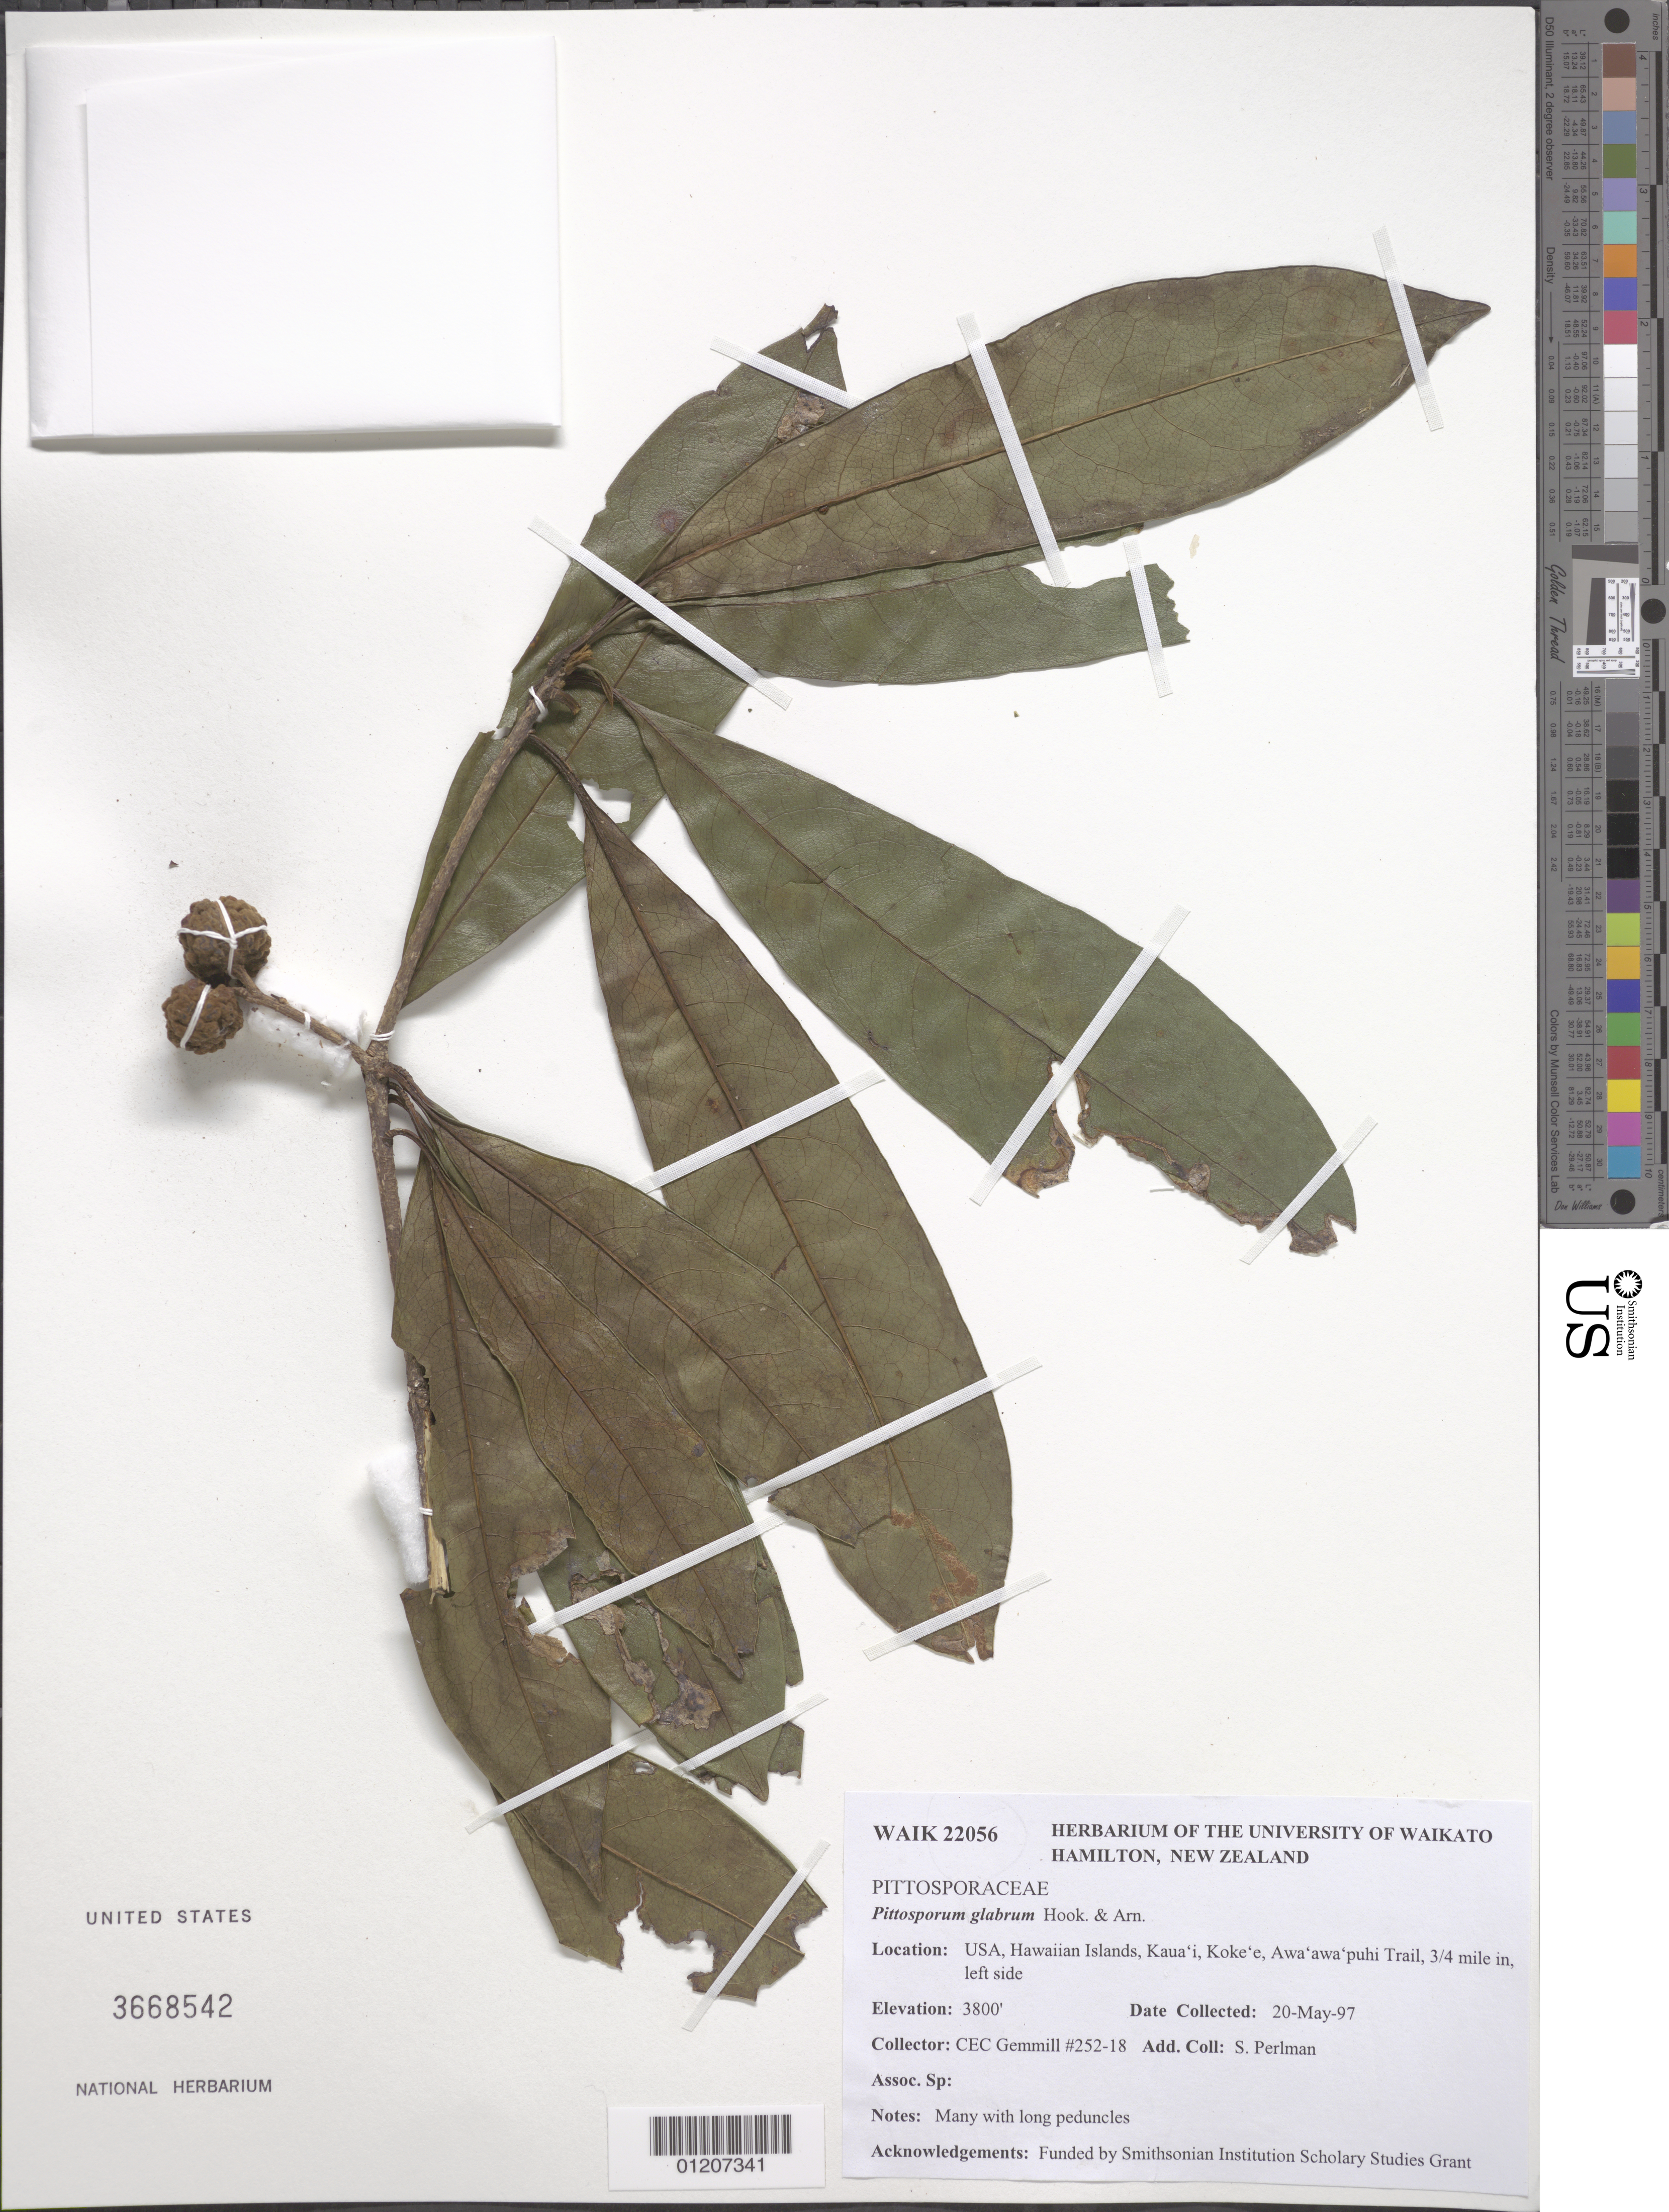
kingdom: Plantae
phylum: Tracheophyta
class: Magnoliopsida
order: Apiales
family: Pittosporaceae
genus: Pittosporum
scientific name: Pittosporum glabrum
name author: Hook. & Arn.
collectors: C. Gemmill & S. P. Perlman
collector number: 252-18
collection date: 1997-05-20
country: United States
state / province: Hawaii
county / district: Kaui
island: Kaua'i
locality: Kokee, Awaawapui Trail, 3/4 mile in, left side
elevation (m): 1158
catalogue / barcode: US 3668542